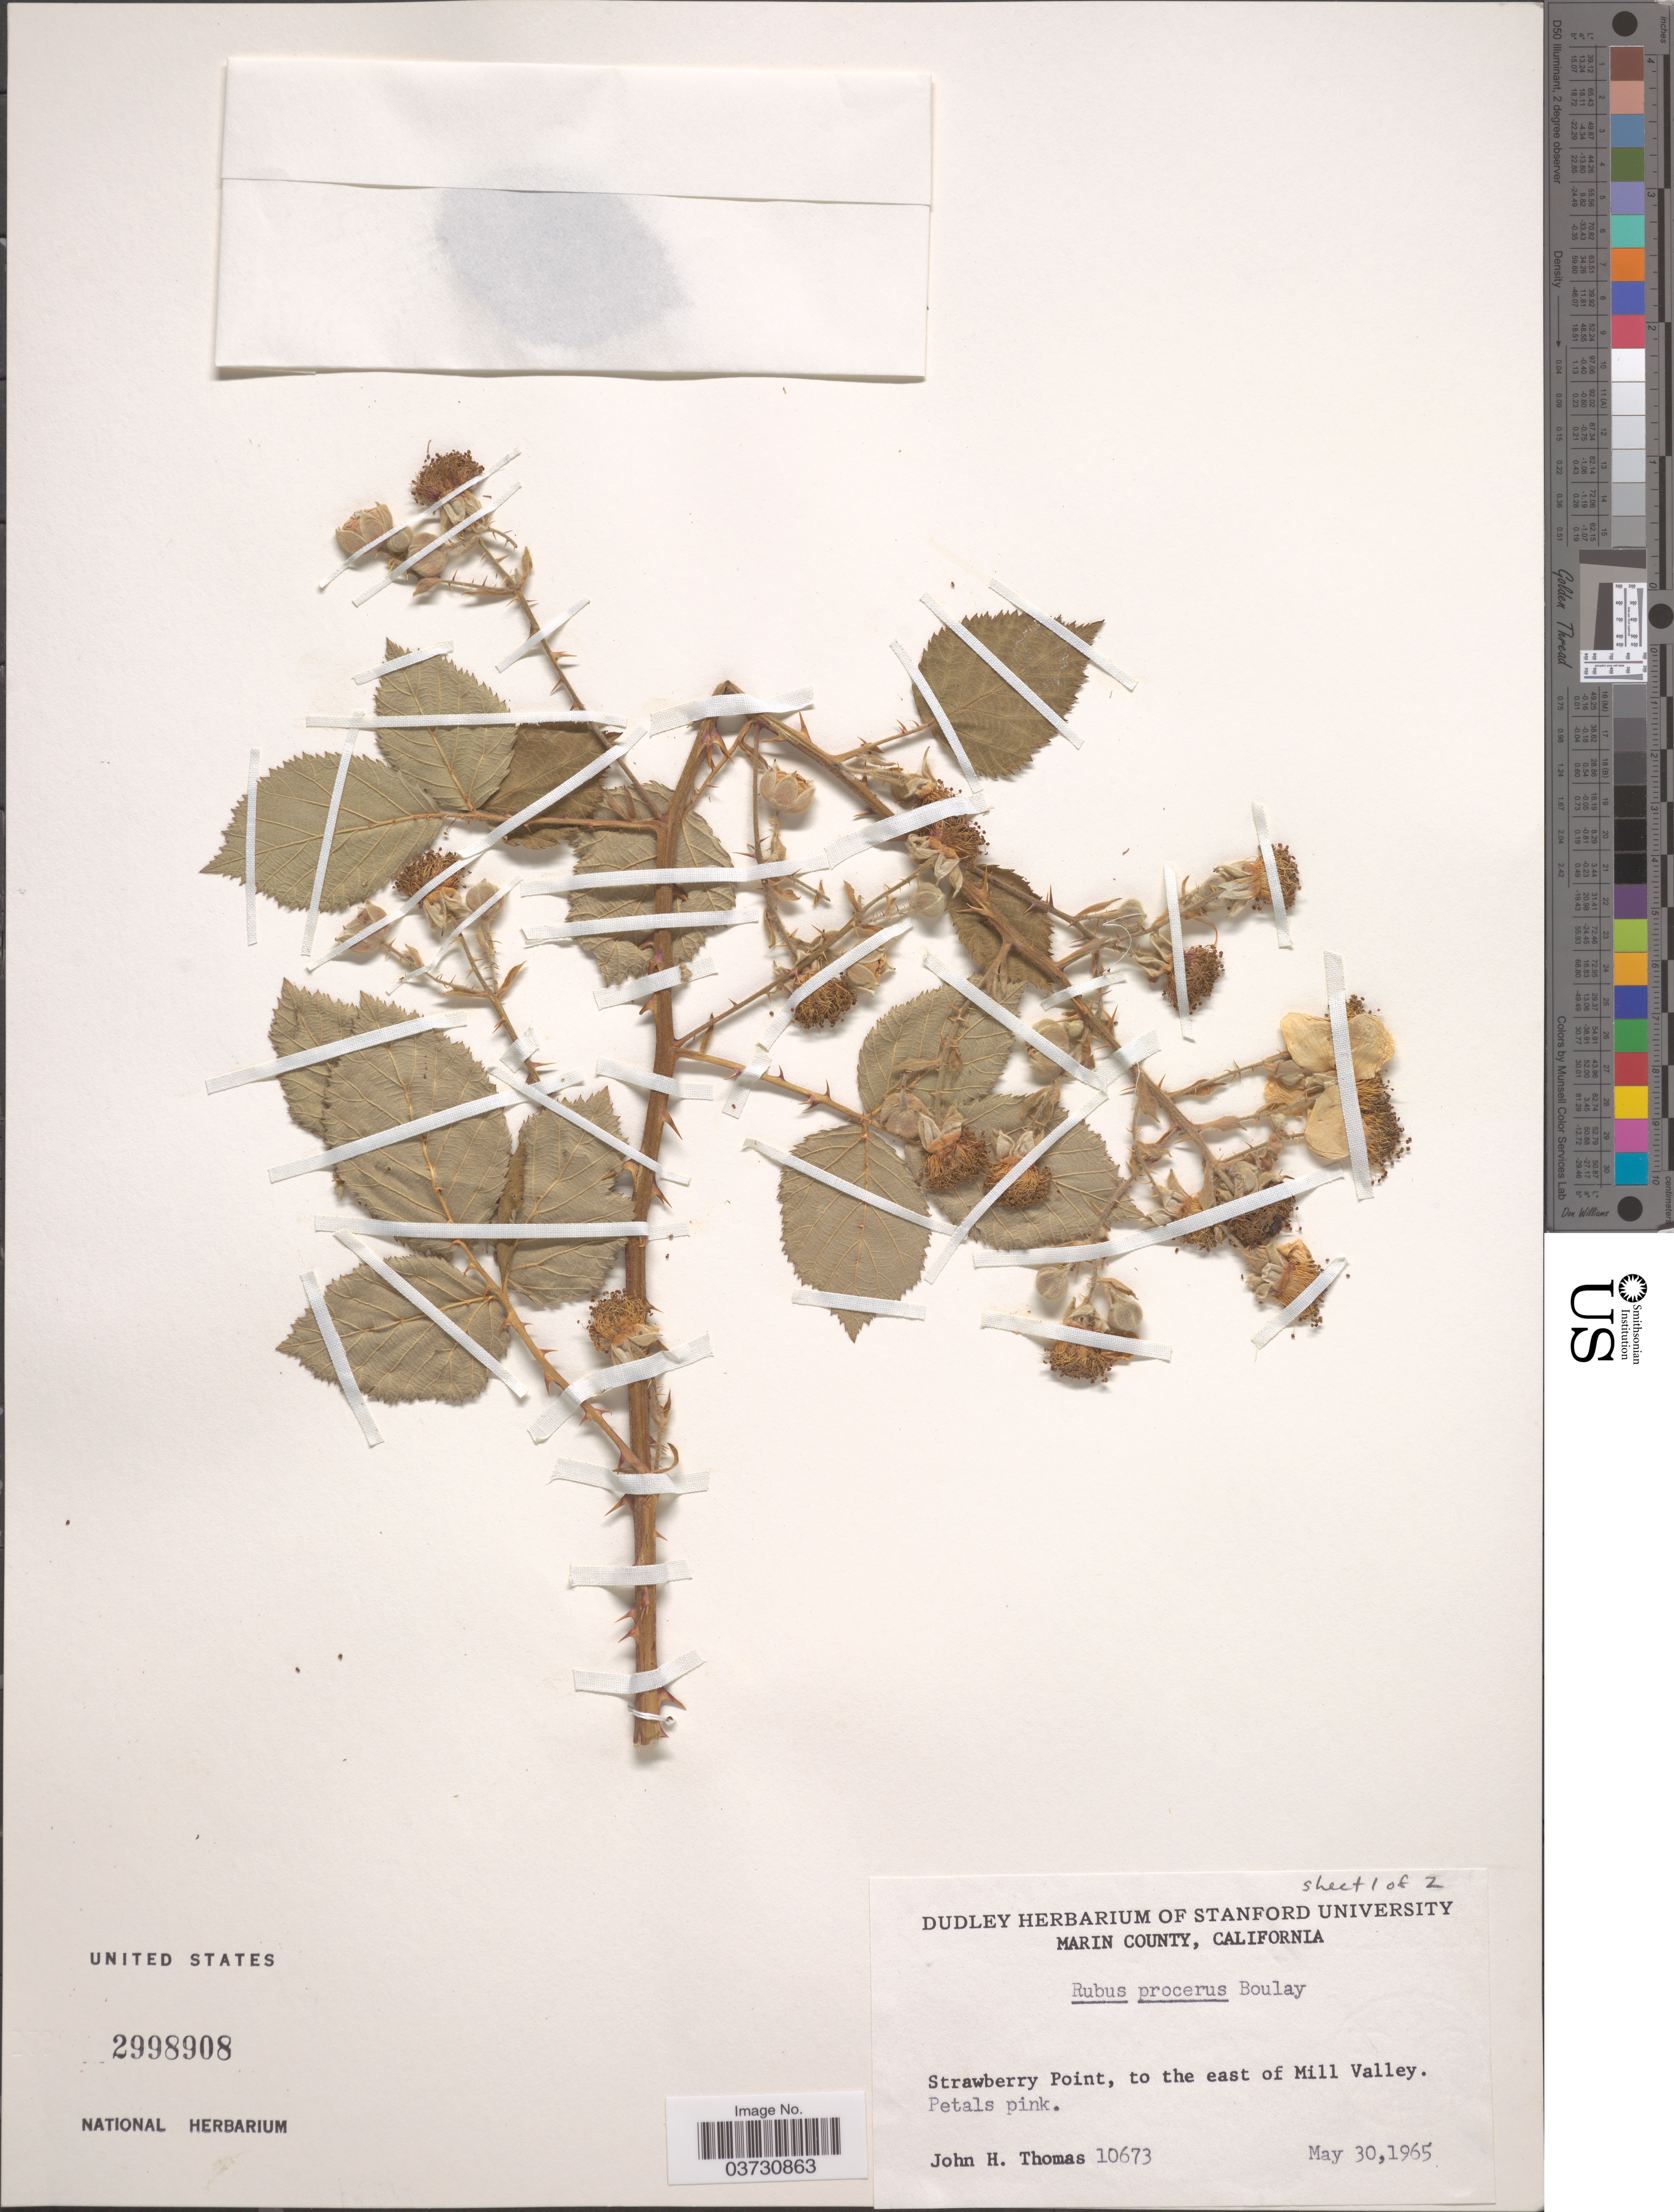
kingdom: Plantae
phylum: Tracheophyta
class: Magnoliopsida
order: Rosales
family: Rosaceae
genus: Rubus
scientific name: Rubus procerus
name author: P.J. Müll. ex Boulay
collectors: J. H. Thomas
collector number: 10673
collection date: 1965-05-30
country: United States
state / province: California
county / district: Marin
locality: Marin County. Strawberry Point, to the east of Mill Valley.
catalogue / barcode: US 2998908